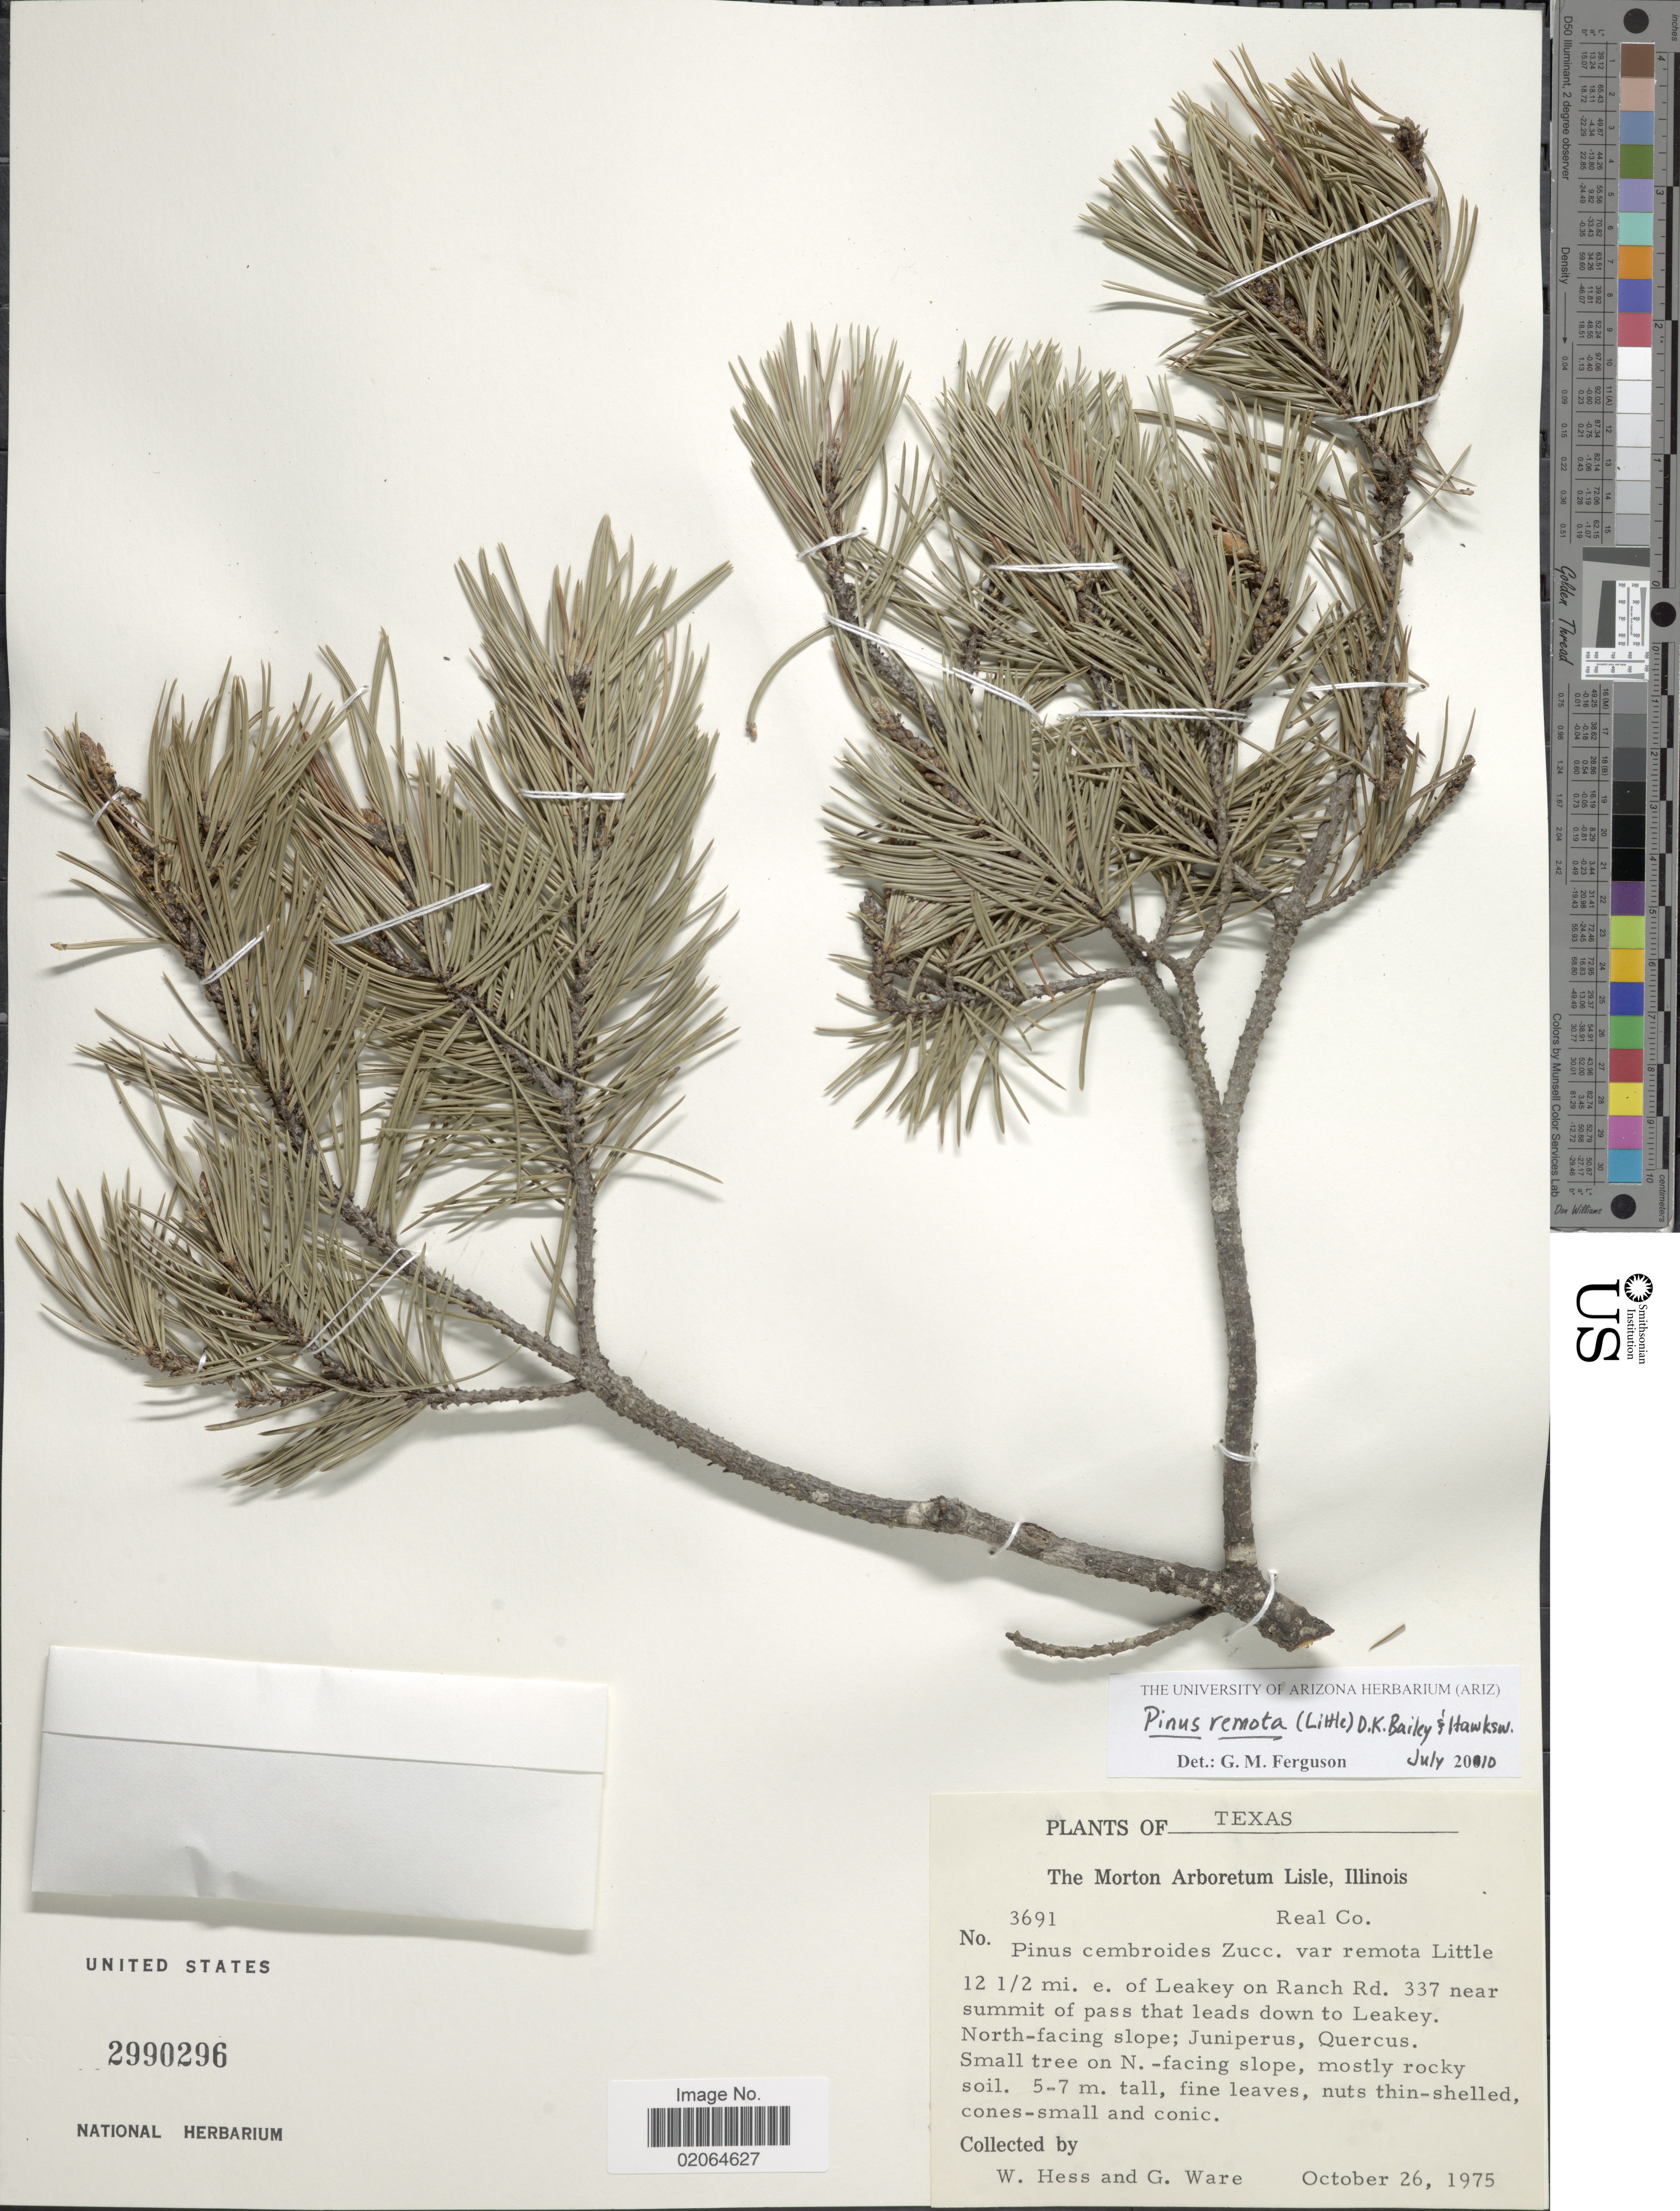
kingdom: Plantae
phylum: Tracheophyta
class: Pinopsida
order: Pinales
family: Pinaceae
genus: Pinus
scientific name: Pinus remota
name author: (Little) D.K. Bailey & D. Hawksw.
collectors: W. Hess & G. Ware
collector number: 3691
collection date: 1975-10-26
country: United States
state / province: Texas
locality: Real Co. 12 1/2 mi. e. of Leakey on Ranch Rd. 337 near summit of pass that leads down to Leakey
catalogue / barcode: US 2990296